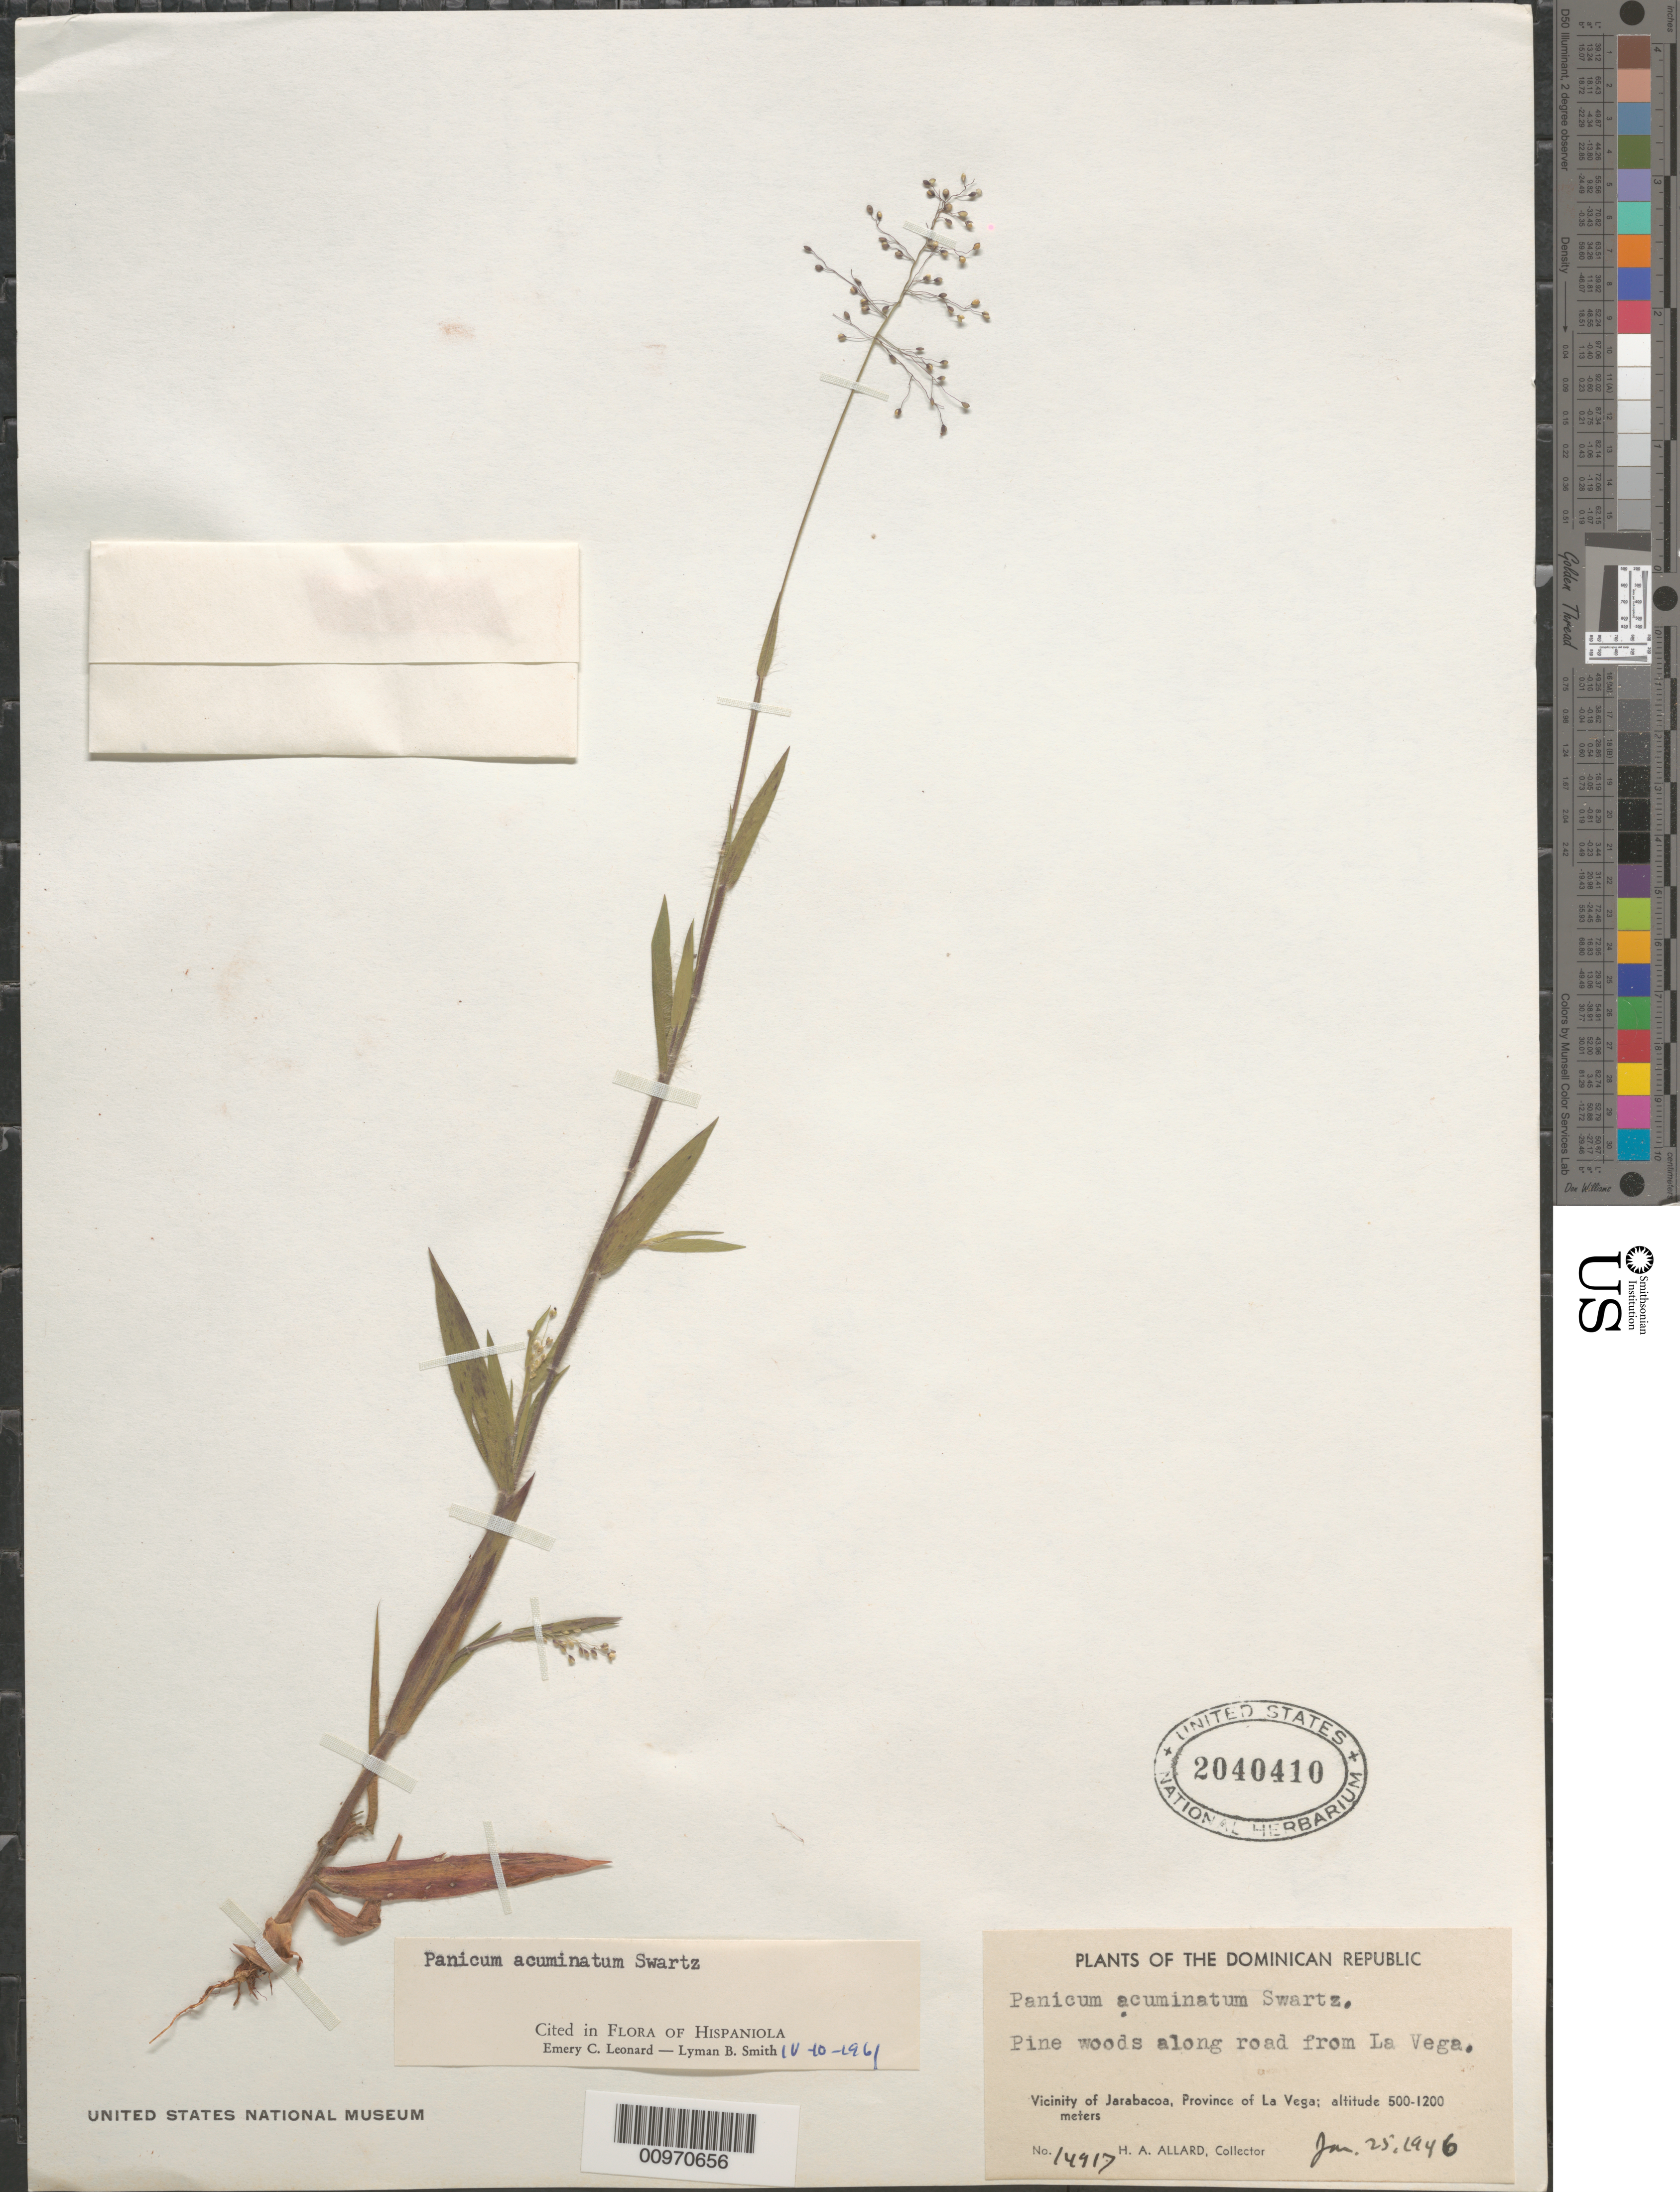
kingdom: Plantae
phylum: Tracheophyta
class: Liliopsida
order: Poales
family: Poaceae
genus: Panicum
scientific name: Panicum acuminatum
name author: Sw.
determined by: Leonard, E. C.; Smith, L. B.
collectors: H. A. Allard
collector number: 14917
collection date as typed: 25 Jan 1946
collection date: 1946-01-25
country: Dominican Republic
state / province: La Vega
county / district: Jarabacoa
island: Hispaniola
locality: Road from La Vega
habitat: Pine woods along road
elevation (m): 500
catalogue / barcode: US 2040410